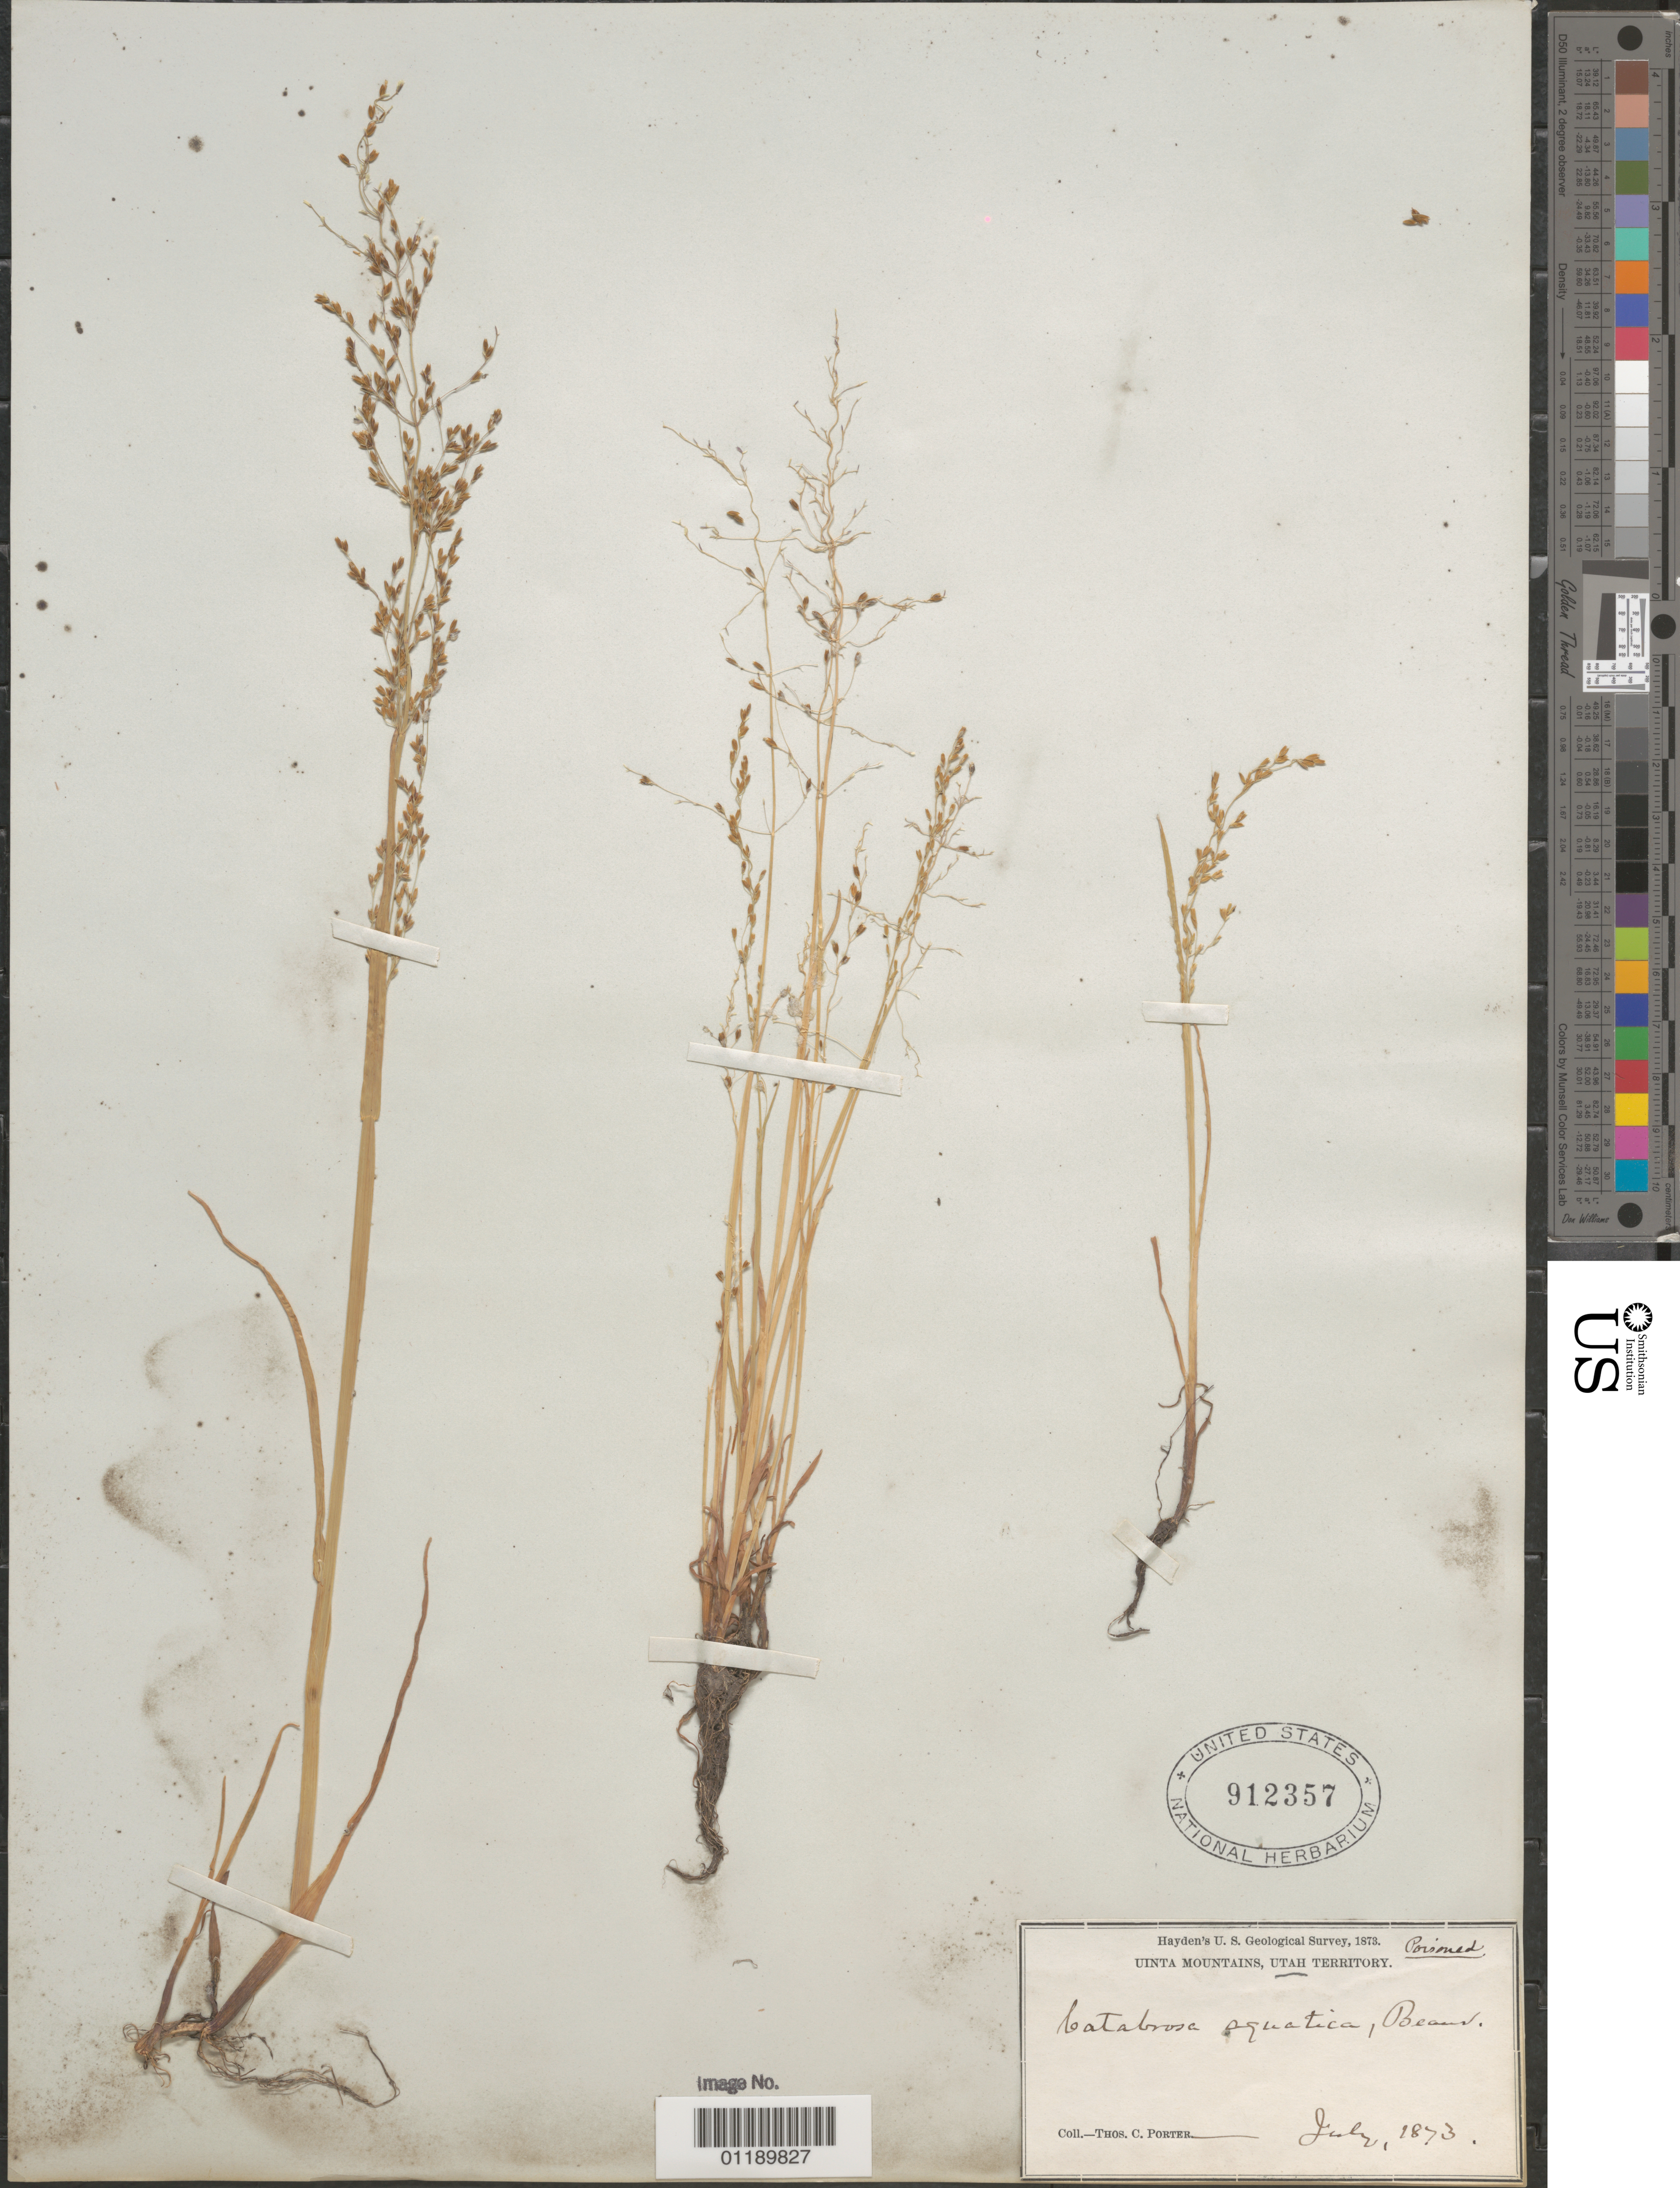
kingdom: Plantae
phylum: Tracheophyta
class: Liliopsida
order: Poales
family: Poaceae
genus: Catabrosa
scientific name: Catabrosa aquatica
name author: (L.) P. Beauv.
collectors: T. C. Porter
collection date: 1873-07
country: United States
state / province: Utah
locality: Uinta Mts., Utah Territory.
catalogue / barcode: US 912357